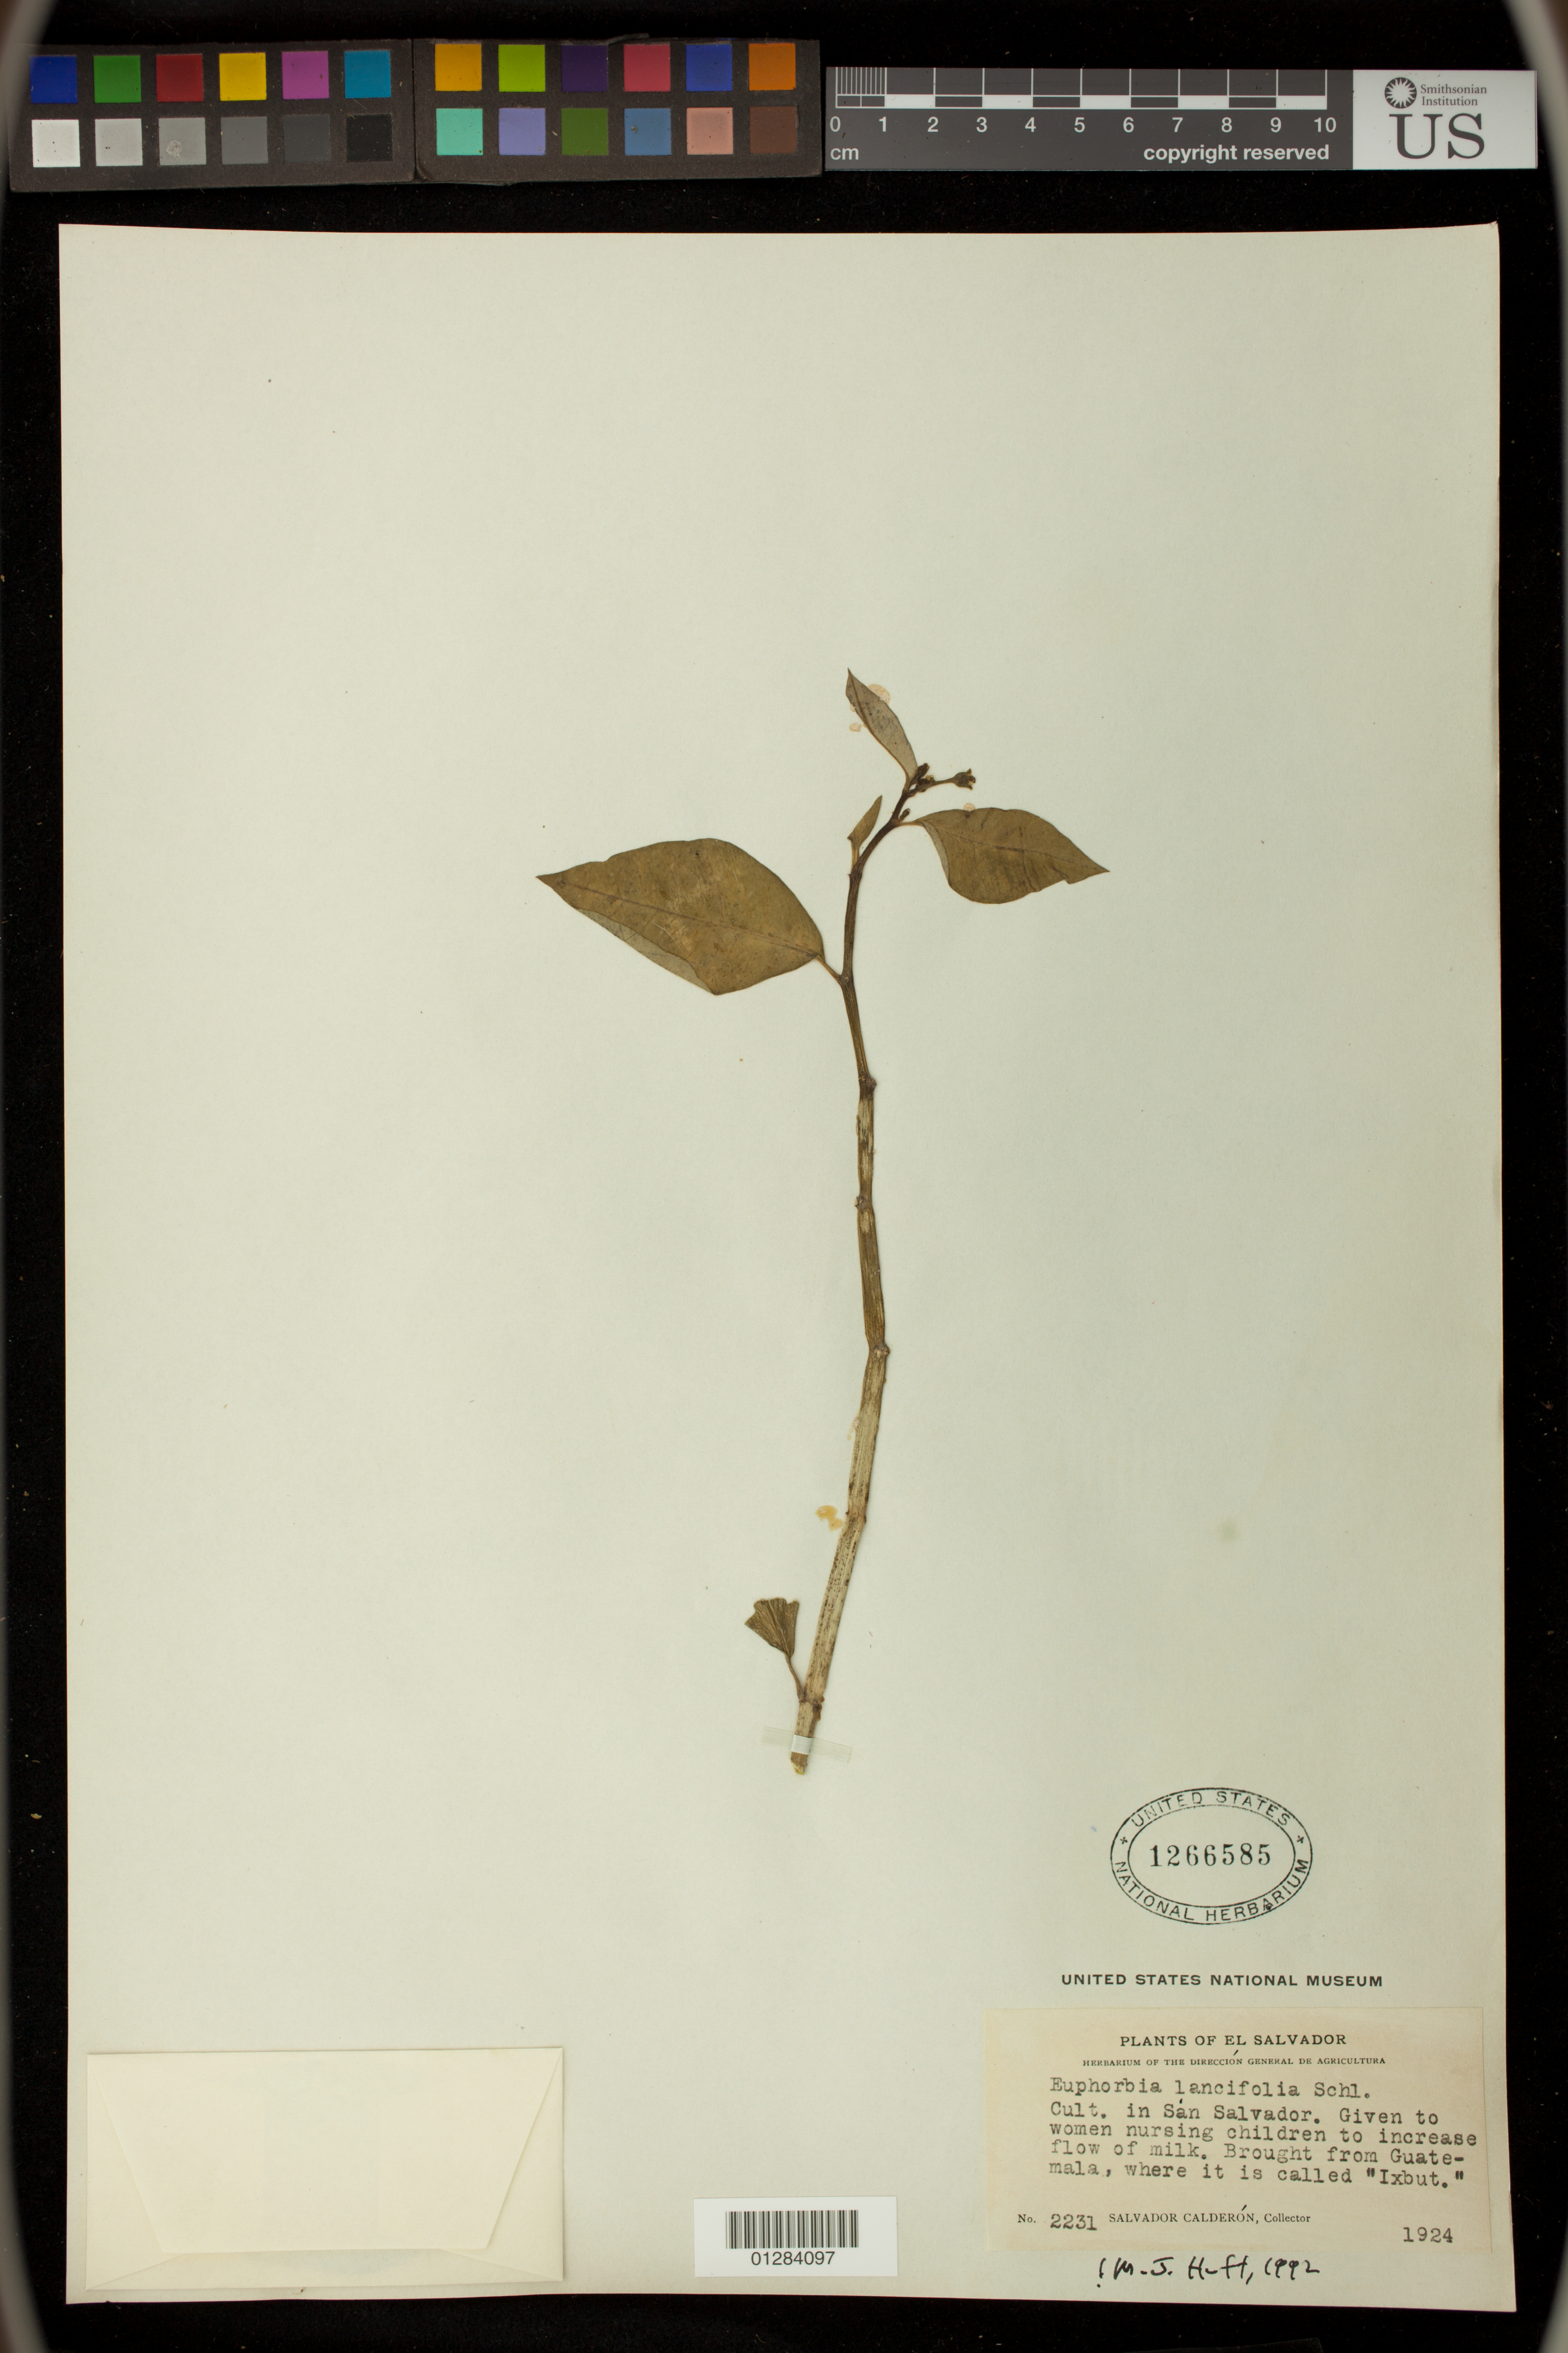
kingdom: Plantae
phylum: Tracheophyta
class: Magnoliopsida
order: Malpighiales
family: Euphorbiaceae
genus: Euphorbia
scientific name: Euphorbia lancifolia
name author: Schltdl.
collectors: S. Calderón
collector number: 2231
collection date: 1924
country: El Salvador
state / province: San Salvador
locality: Cult. in San Salvador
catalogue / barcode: US 1266585